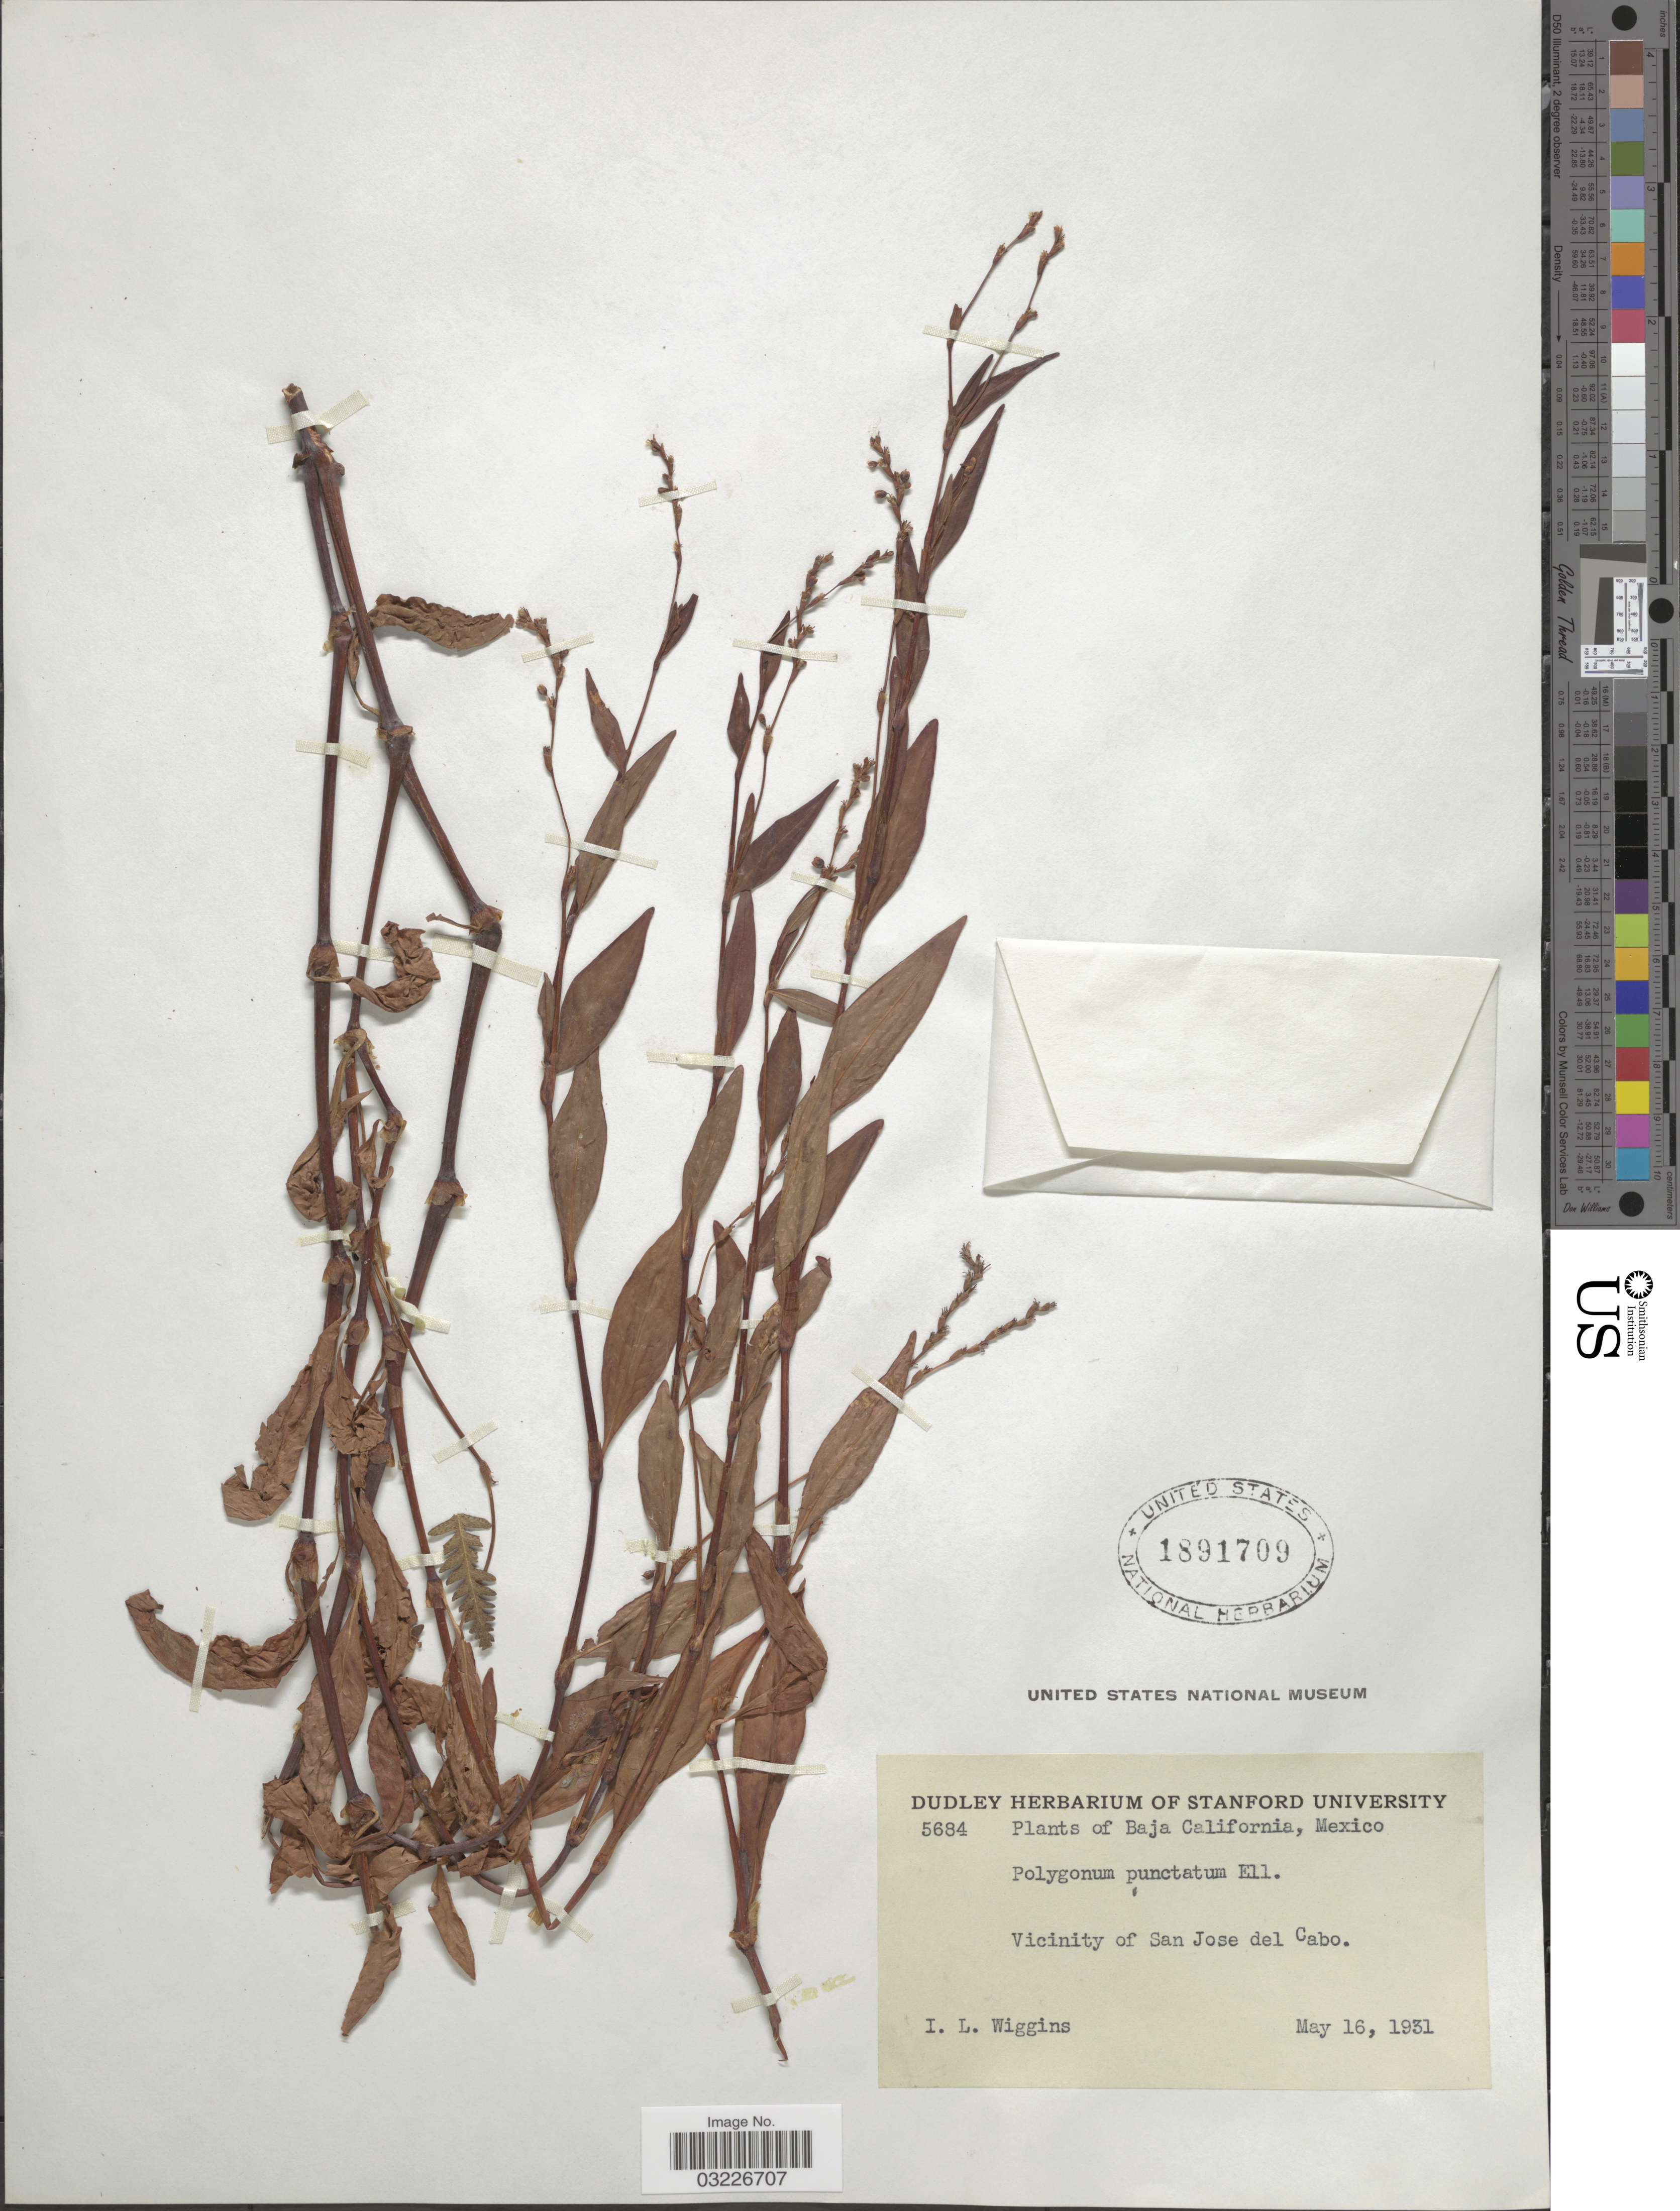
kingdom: Plantae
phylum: Tracheophyta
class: Magnoliopsida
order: Caryophyllales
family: Polygonaceae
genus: Persicaria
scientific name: Persicaria punctata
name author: (Elliott) Small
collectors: I. L. Wiggins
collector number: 5684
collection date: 1931-05-16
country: Mexico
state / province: Baja California Sur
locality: Vicinity of San Jose del Cabo.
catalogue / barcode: US 1891709